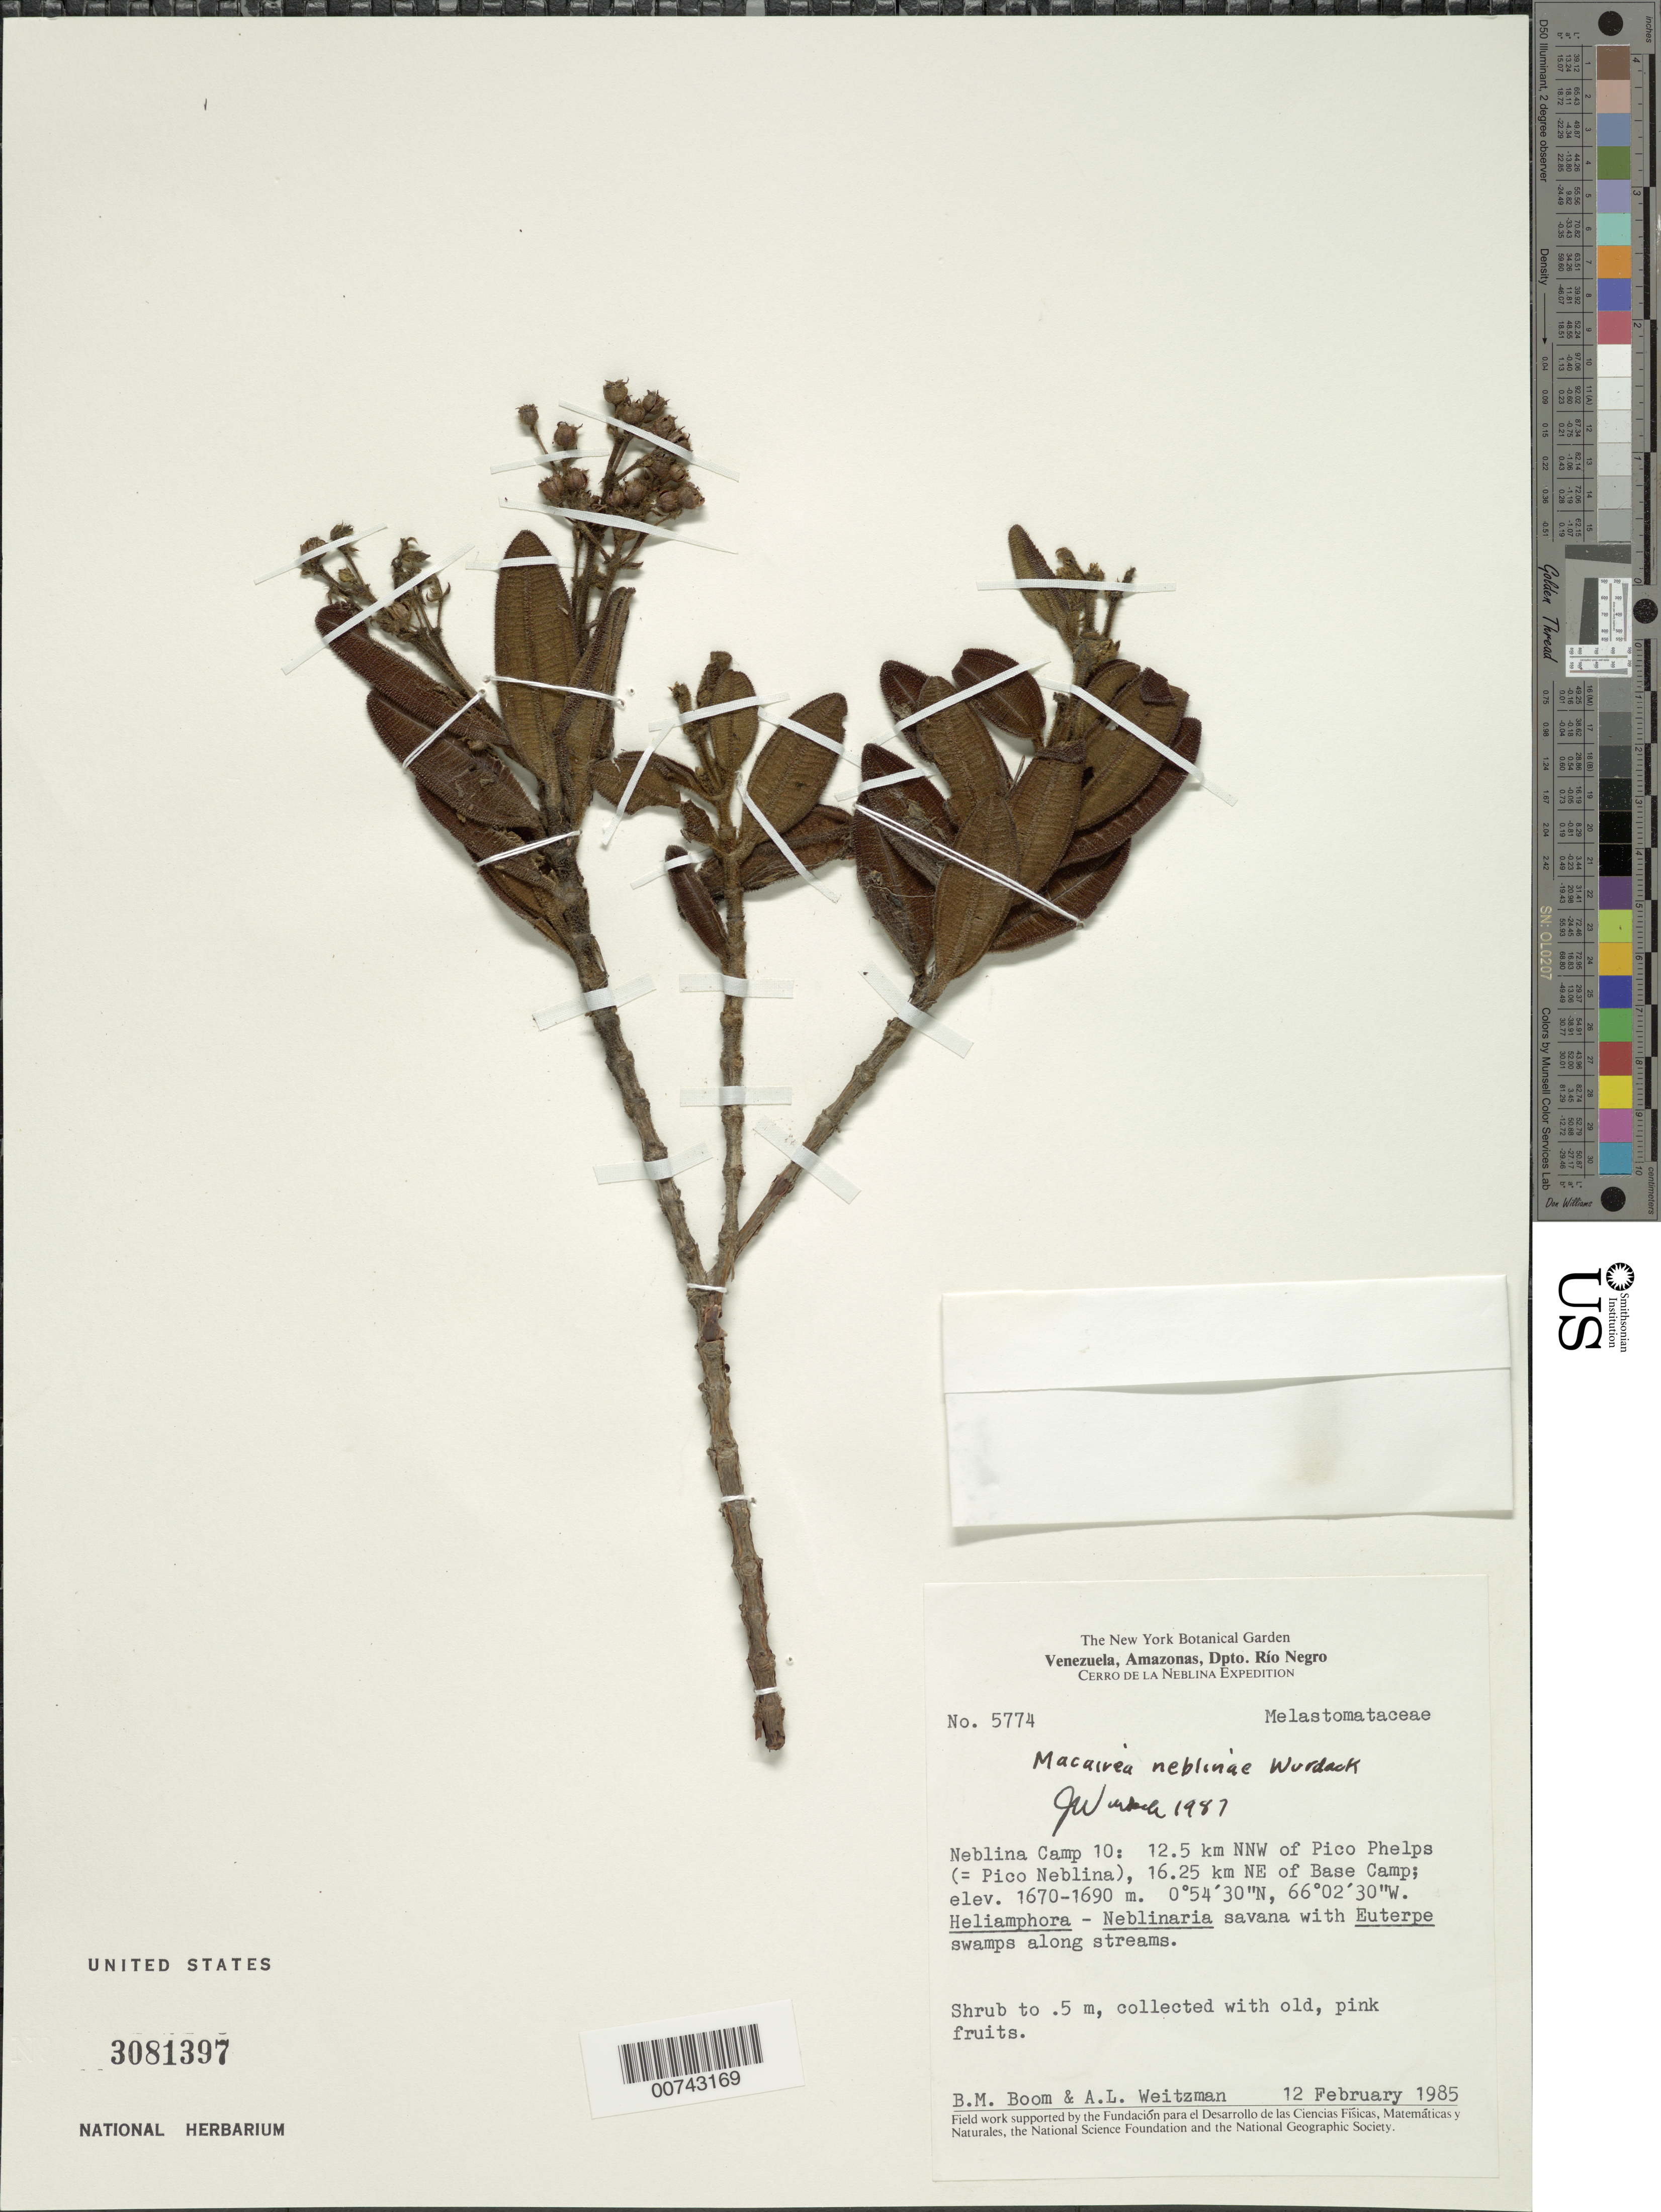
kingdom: Plantae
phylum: Tracheophyta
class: Magnoliopsida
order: Myrtales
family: Melastomataceae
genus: Macairea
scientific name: Macairea neblinae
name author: Wurdack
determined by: Wurdack, John J., (US), US (UNITED STATES)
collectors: B. M. Boom, A. L. Weitzman & W. R. Buck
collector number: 5774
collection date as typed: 12-Feb-85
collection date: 1985-02-12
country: Venezuela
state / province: Amazonas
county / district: Río Negro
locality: Neblina Camp 10. 12.5 km NNW of Pico Phelps (=Pico Neblina),16.25 km NE of Base Camp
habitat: Heliamphora-Neblinaria savanna with Euterpe swamps along streams; In Euterpe swamp, and open wet areas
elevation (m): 1670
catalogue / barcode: US 3081397